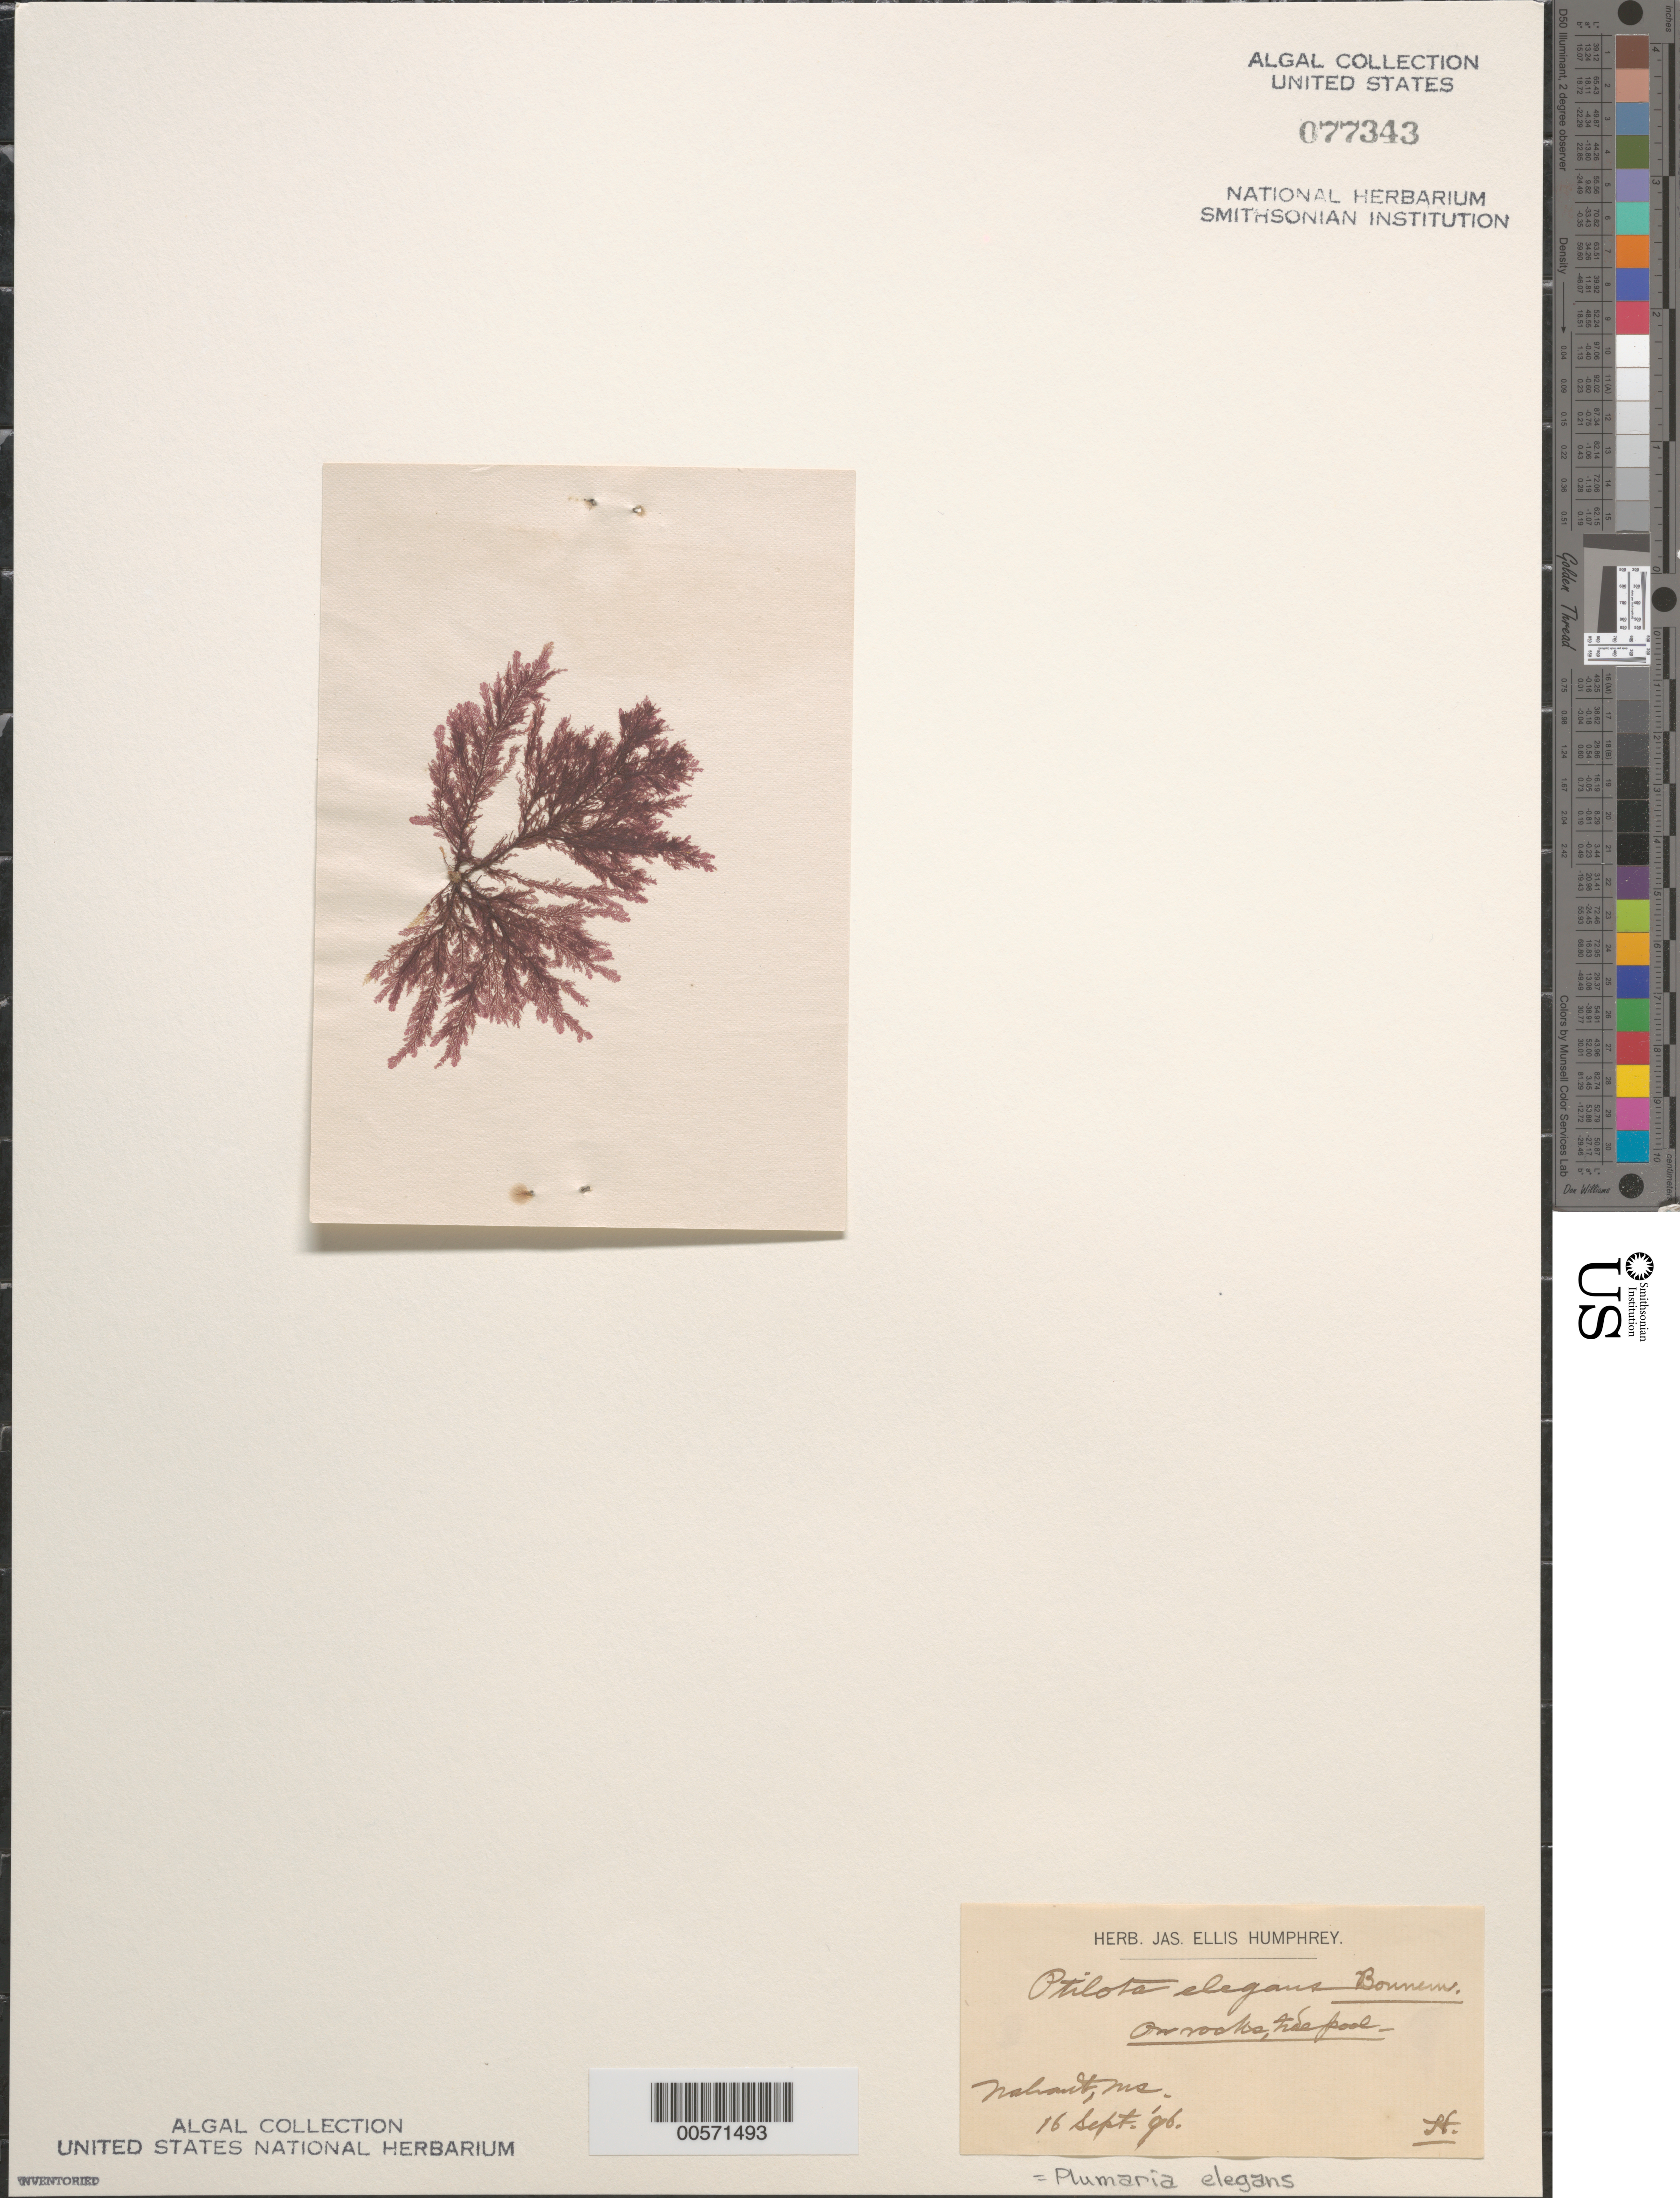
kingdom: Plantae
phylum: Rhodophyta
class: Florideophyceae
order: Ceramiales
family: Wrangeliaceae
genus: Plumaria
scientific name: Plumaria plumosa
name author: (Hudson) Kuntze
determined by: Algae name updating Project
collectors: J. Humphrey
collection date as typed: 16 Sep 1896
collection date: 1896-09-16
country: United States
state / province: Massachusetts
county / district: Essex County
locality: Nahant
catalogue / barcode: US 77343